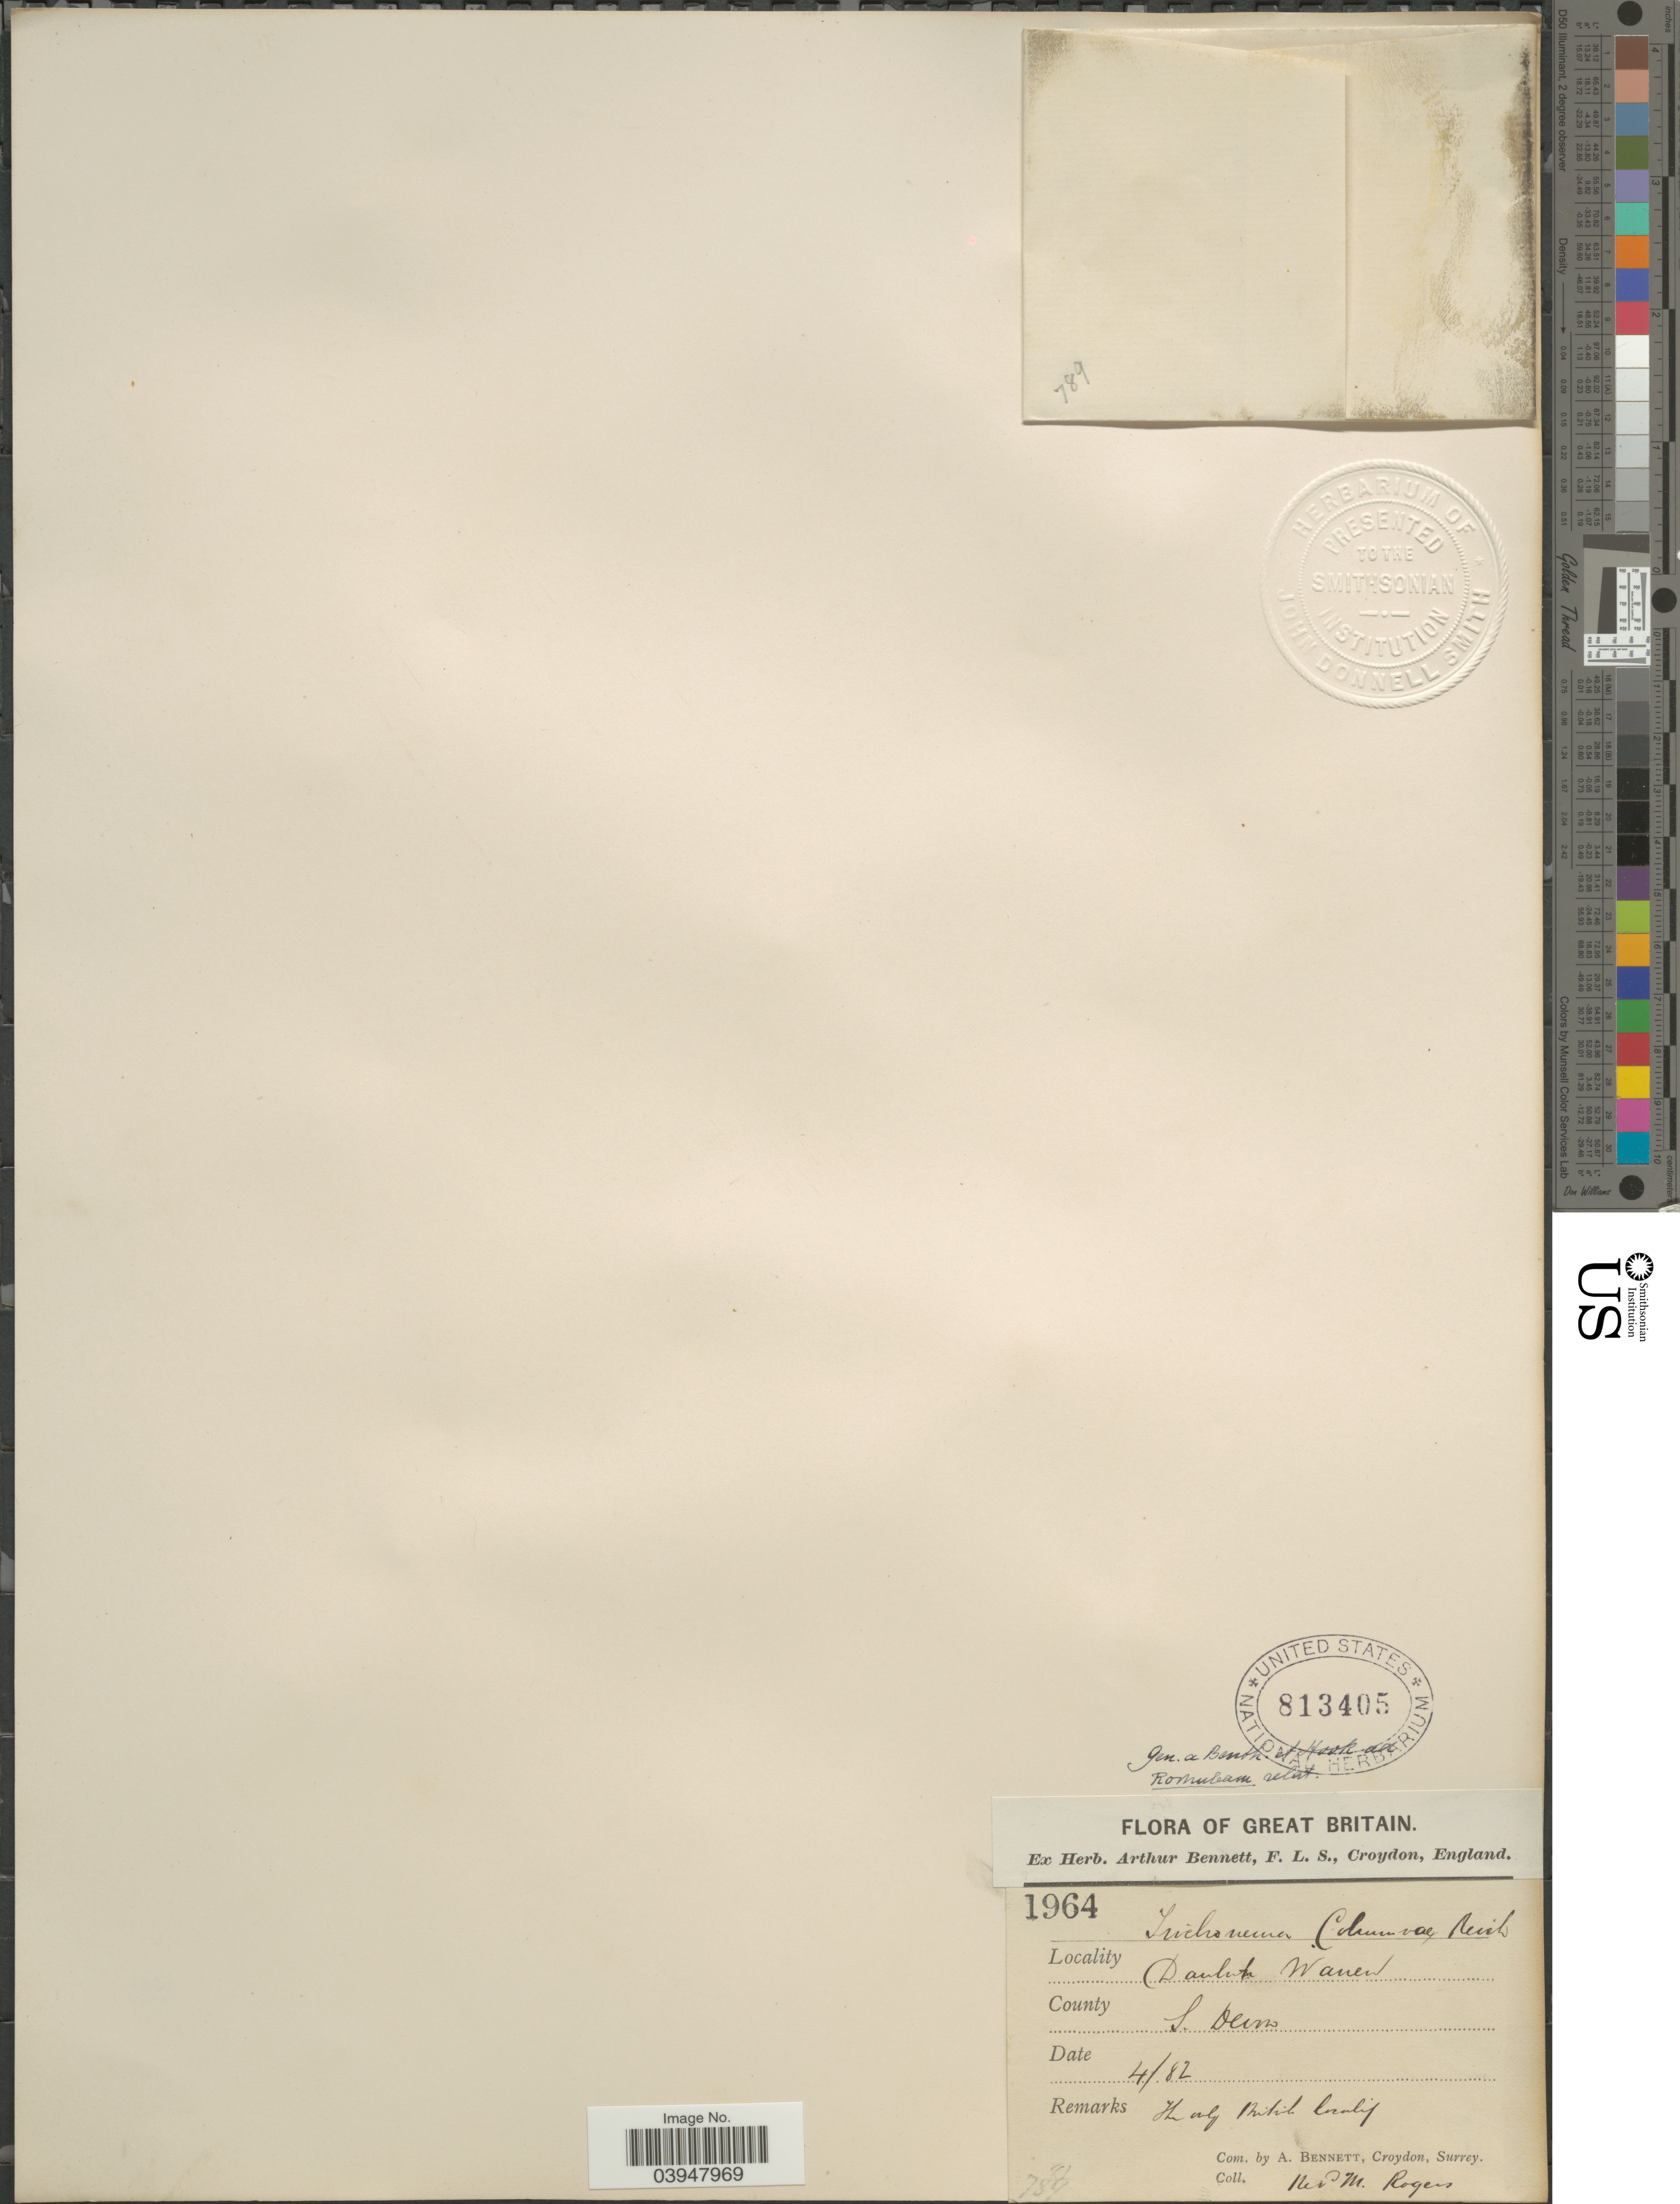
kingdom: Plantae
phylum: Tracheophyta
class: Liliopsida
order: Asparagales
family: Iridaceae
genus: Romulea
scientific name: Romulea columnae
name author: Sebast. & Mauri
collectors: M. Rogers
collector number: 1964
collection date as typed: Transcribed d/m/y: /4/82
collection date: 1882-04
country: United Kingdom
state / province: England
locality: Great Britain. Dawlish Warren. County. S Devon.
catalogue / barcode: US 813405